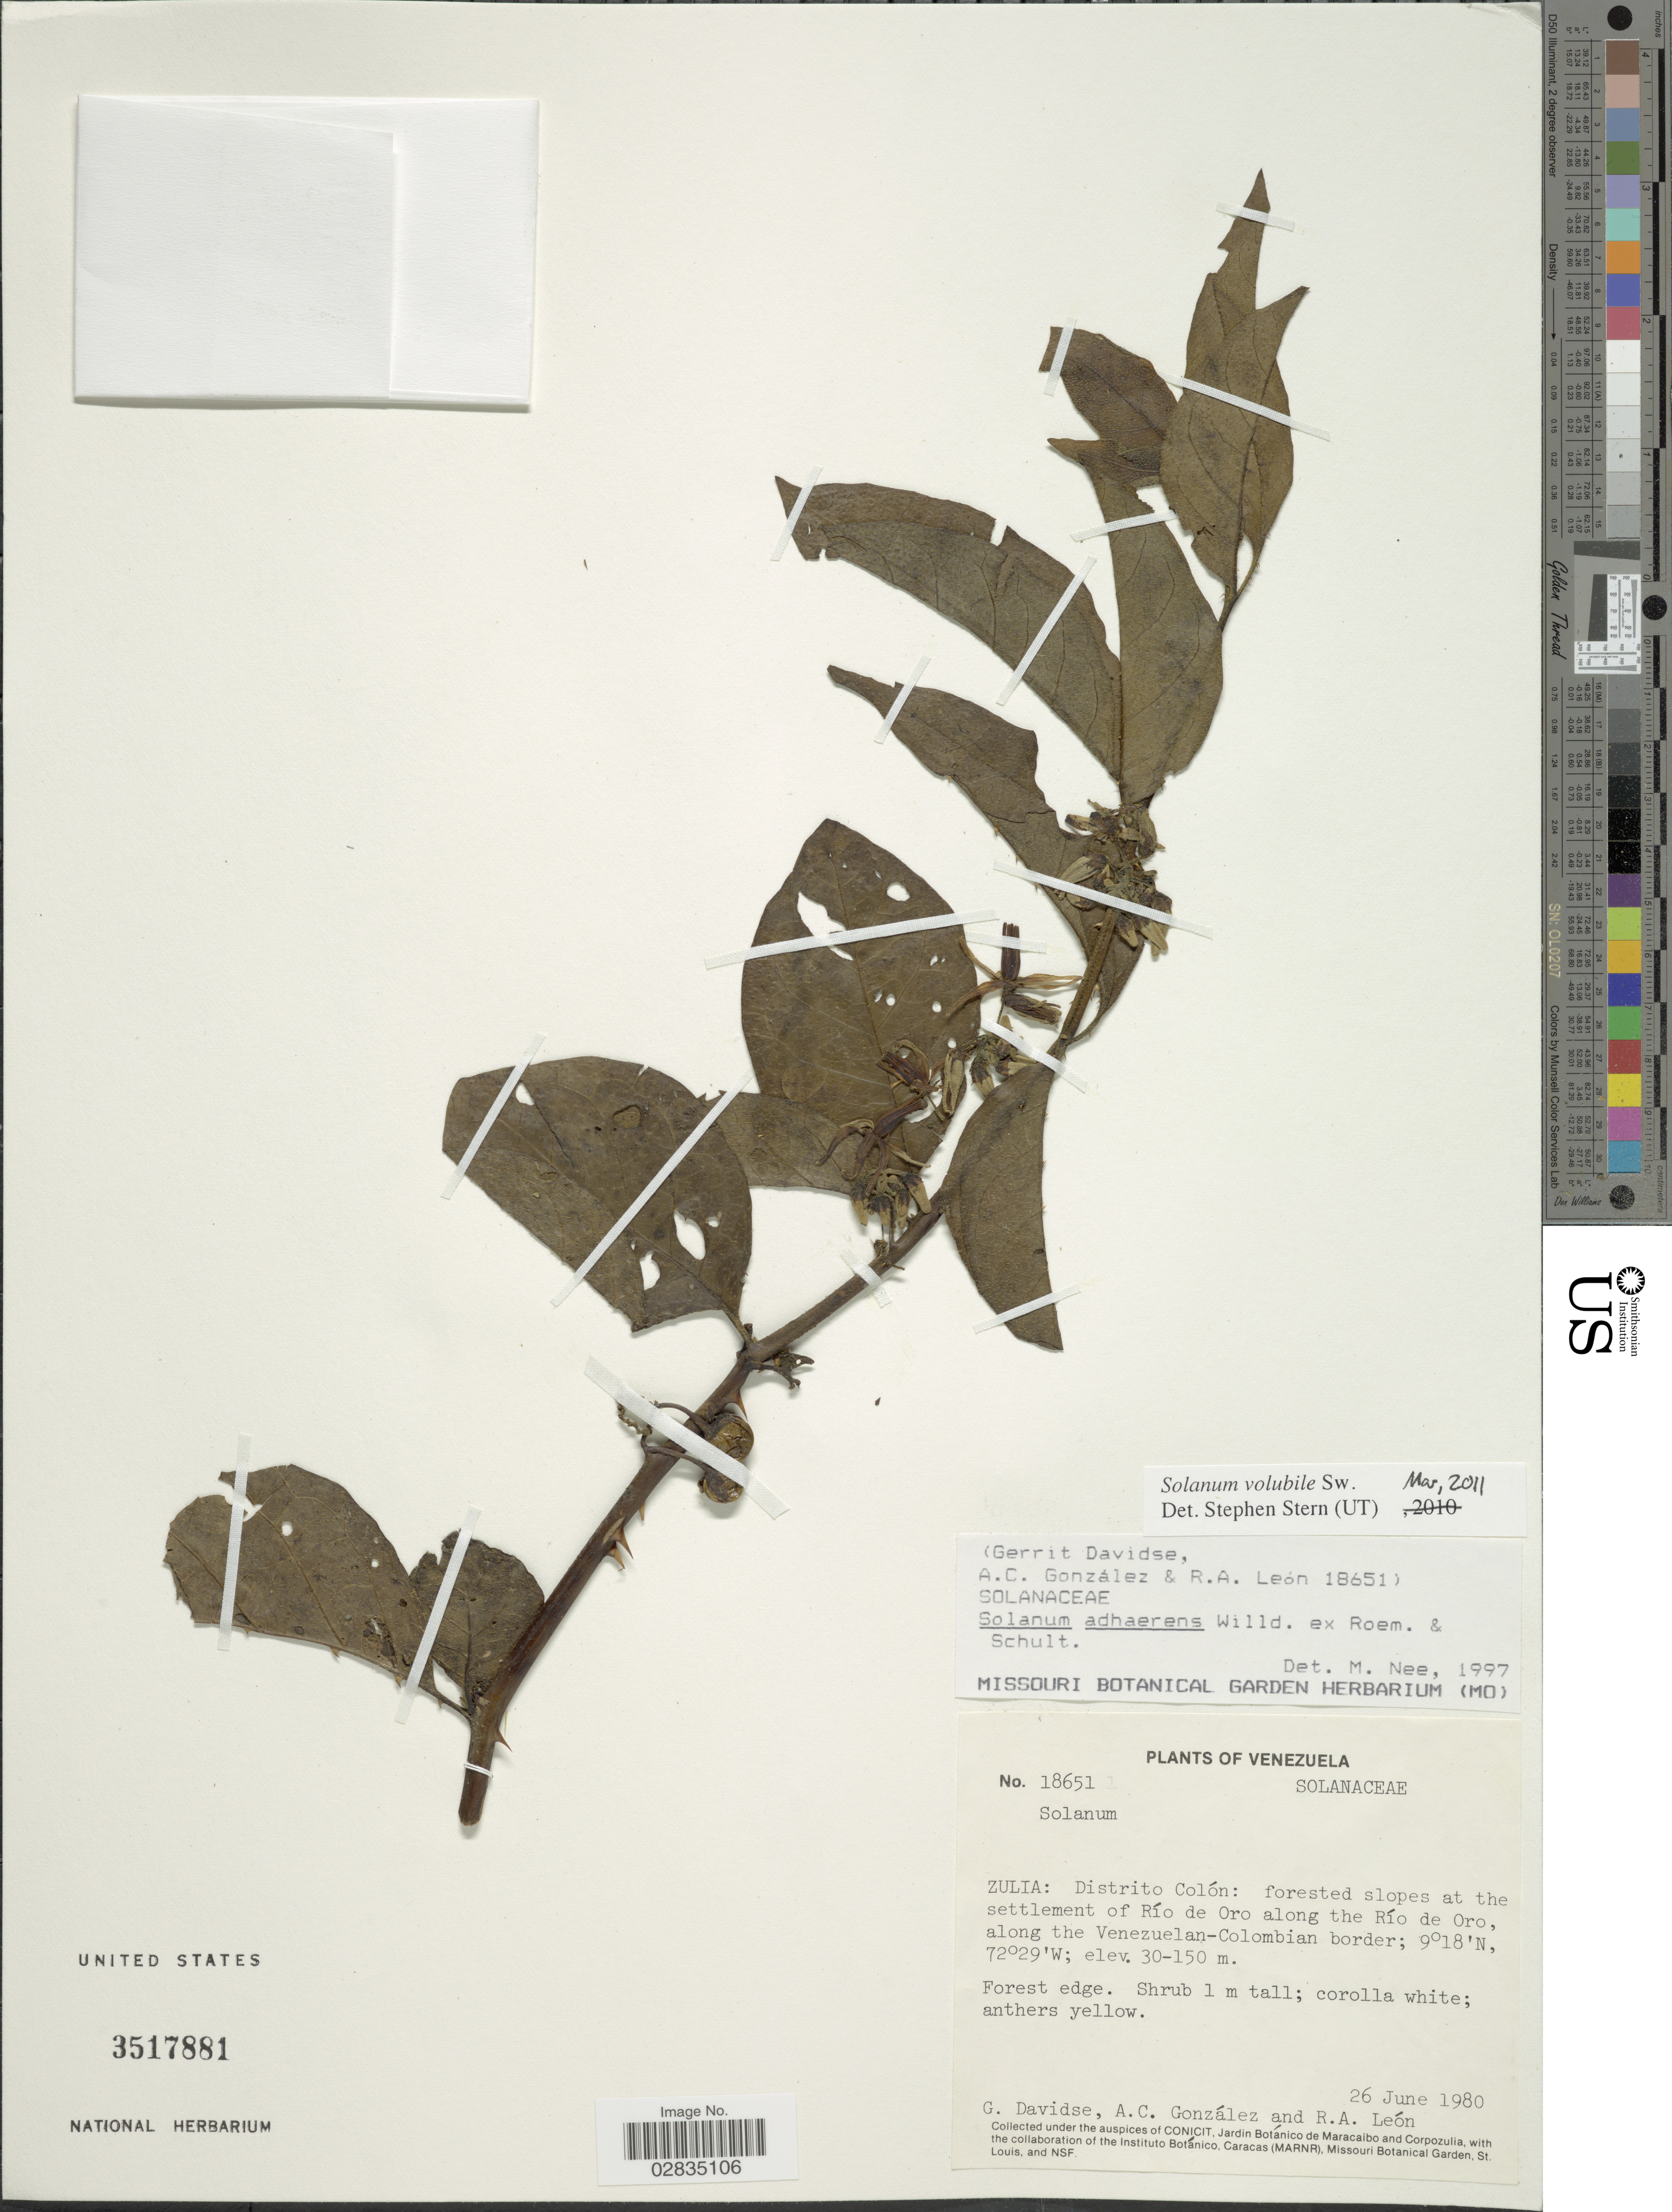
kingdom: Plantae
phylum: Tracheophyta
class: Magnoliopsida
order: Solanales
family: Solanaceae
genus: Solanum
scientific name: Solanum volubile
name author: Sw.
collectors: G. Davidse, A. C. González & R. A. León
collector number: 18651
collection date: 1980-06-26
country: Venezuela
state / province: Zulia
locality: Distrito Colón: forested slopes at the settlement of Río de Oro along the Río de Oro, along the Venezuelan-Colombian border.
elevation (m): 30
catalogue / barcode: US 3517881